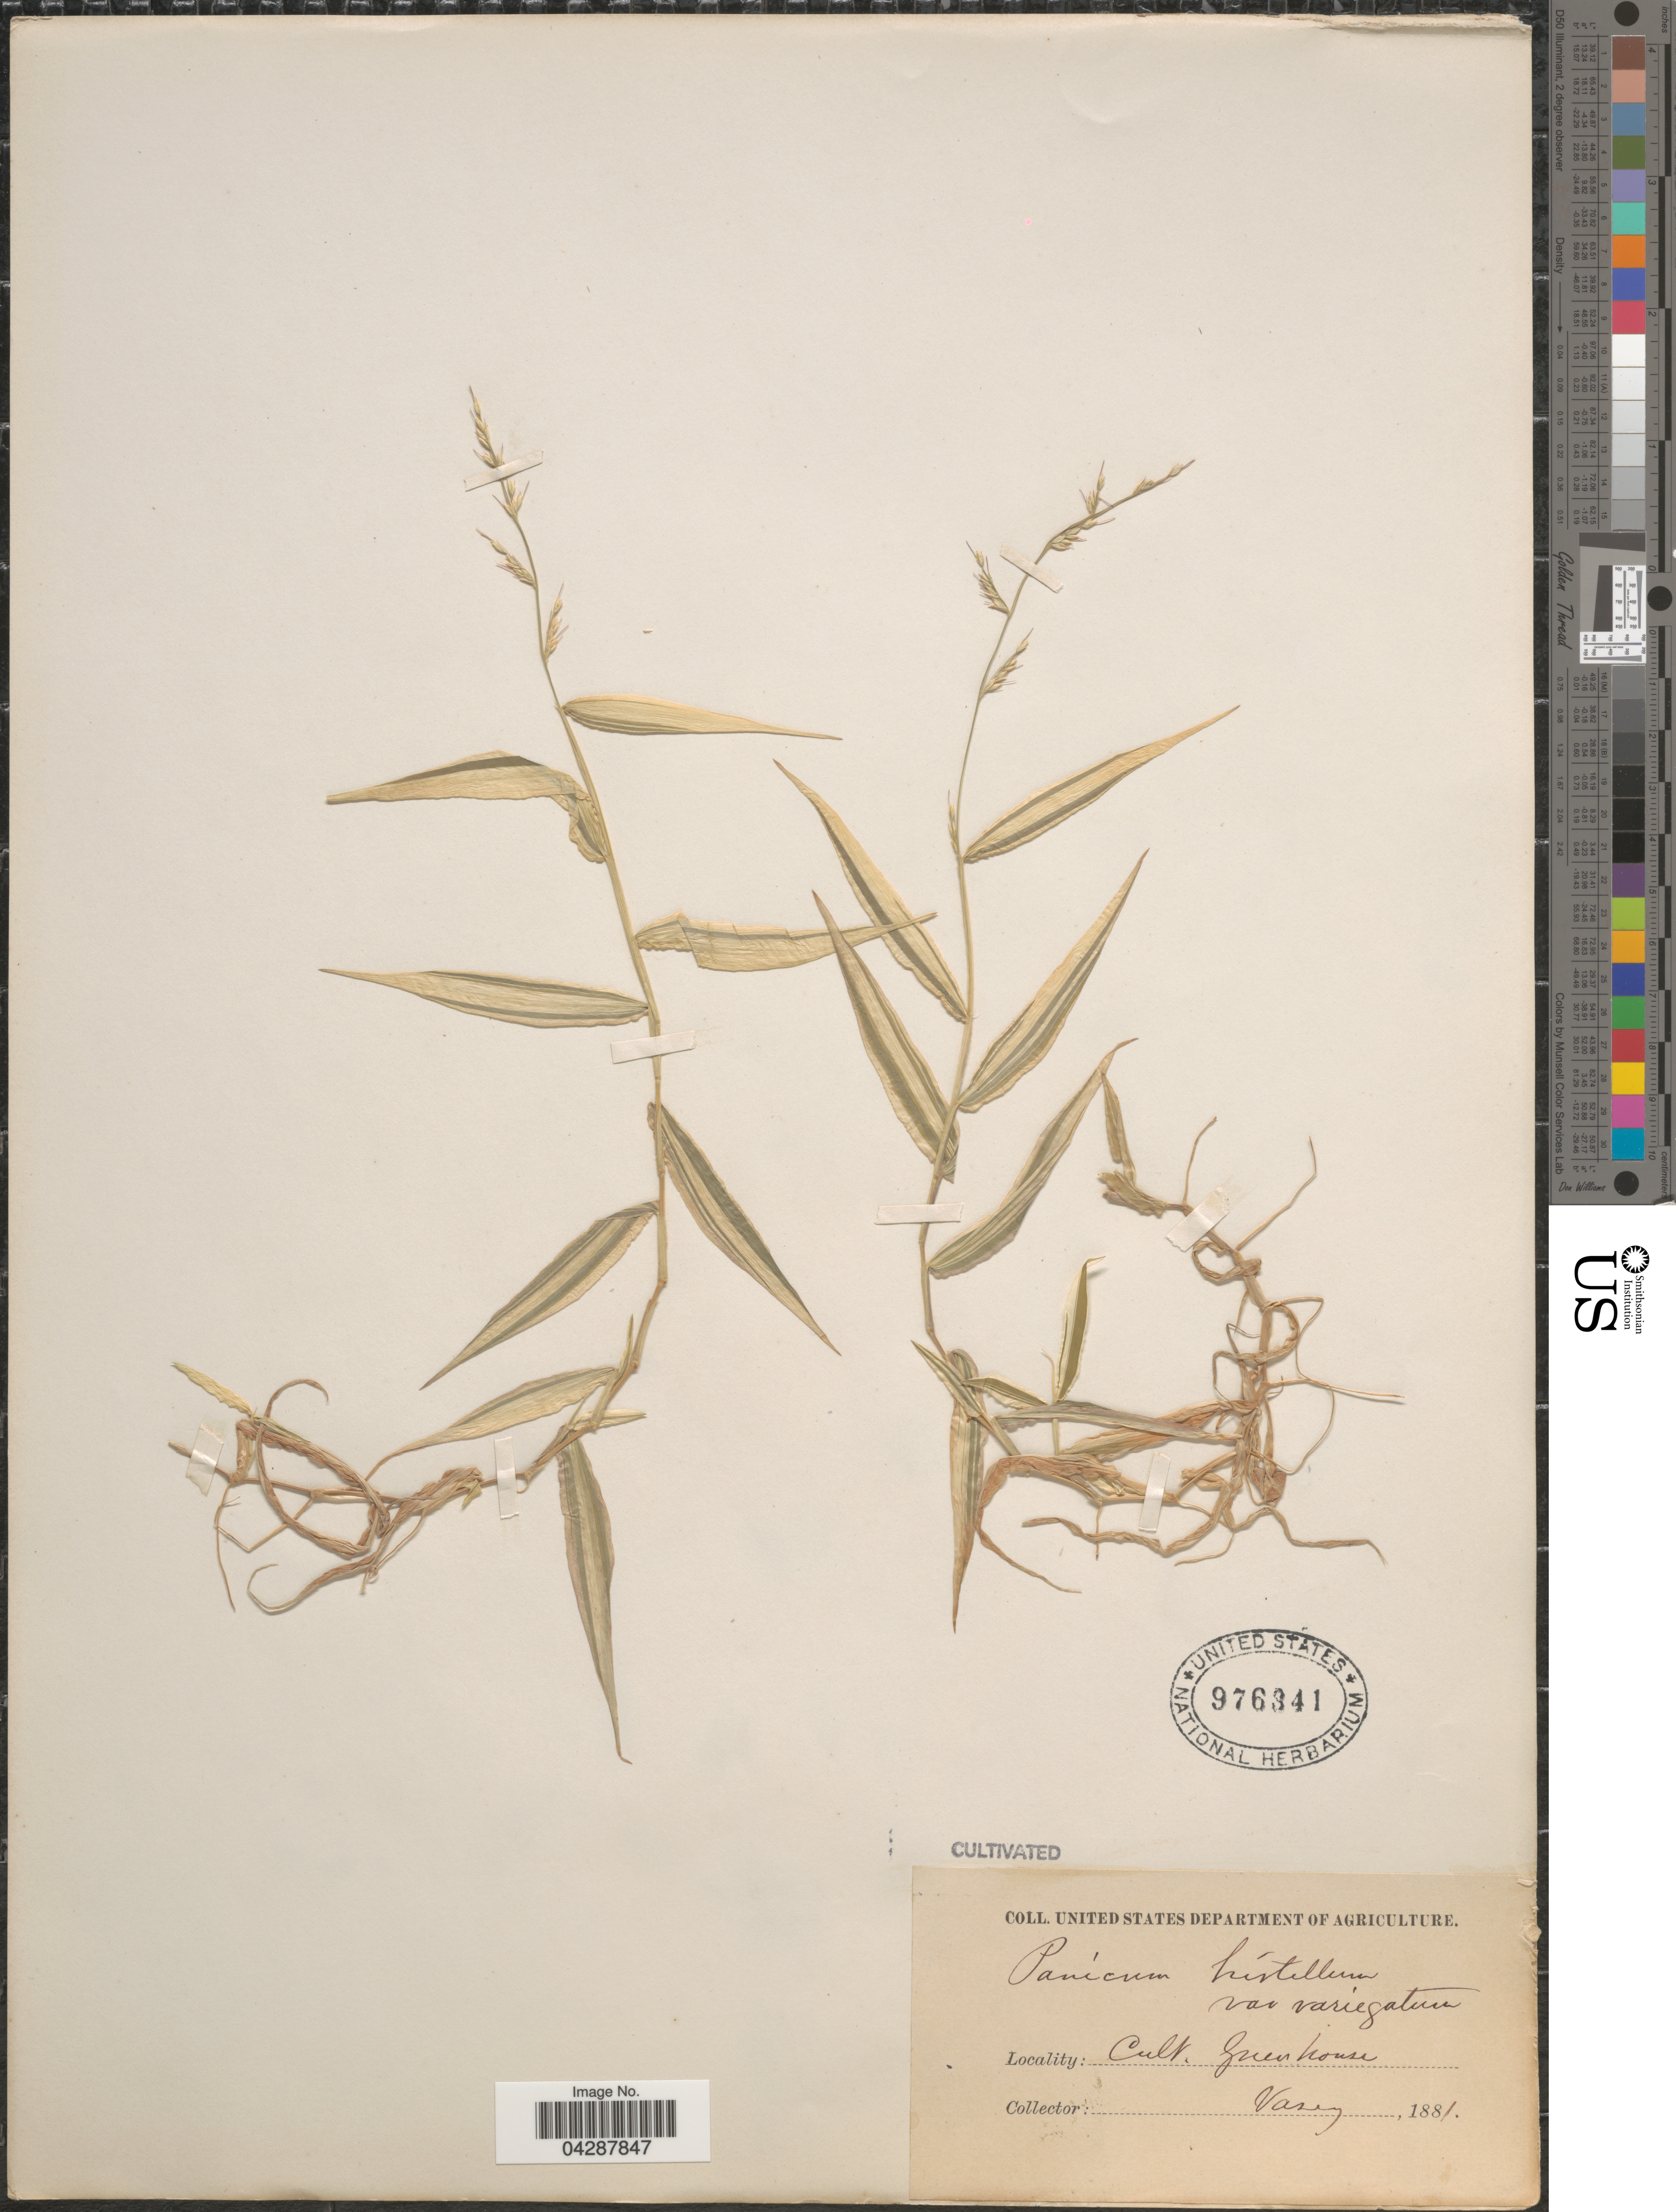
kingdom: Plantae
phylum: Tracheophyta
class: Liliopsida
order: Poales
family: Poaceae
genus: Oplismenus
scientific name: Oplismenus imbecillis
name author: (R. Br.) Roem. & Schult.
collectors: Vasey, --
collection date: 1881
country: United States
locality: Greenhouse.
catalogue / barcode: US 976341